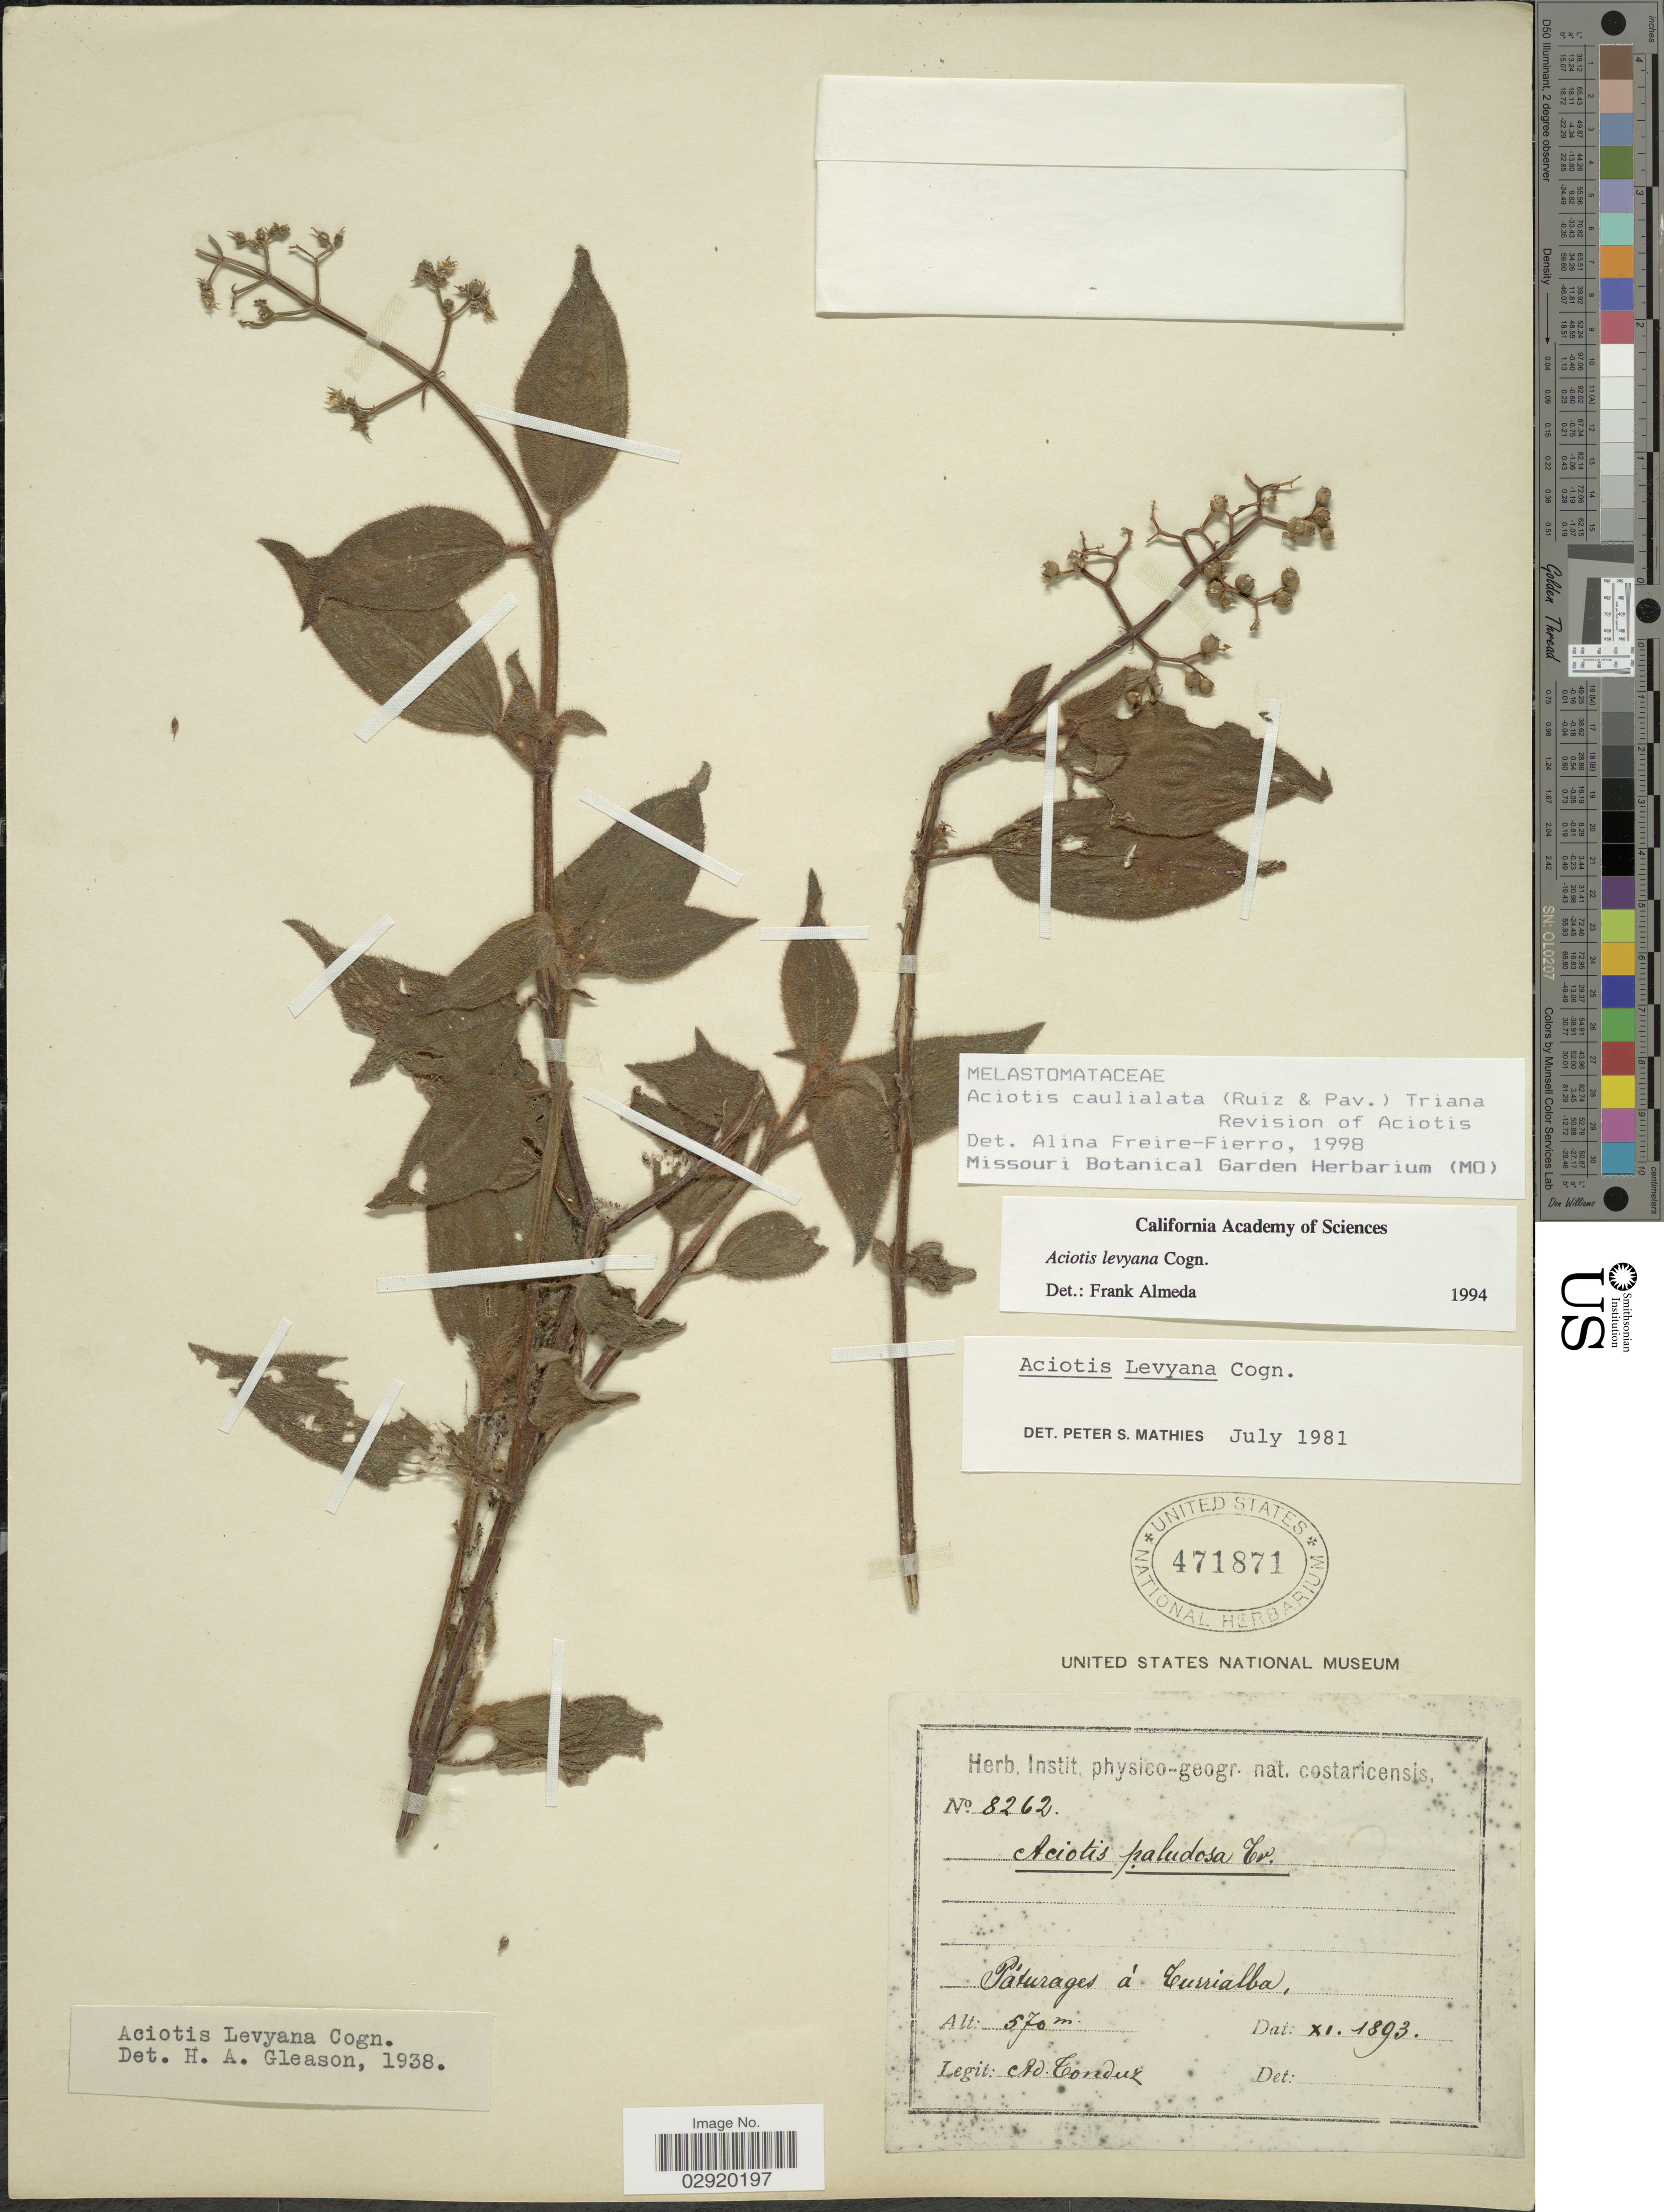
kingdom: Plantae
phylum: Tracheophyta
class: Magnoliopsida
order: Myrtales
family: Melastomataceae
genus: Aciotis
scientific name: Aciotis rubricaulis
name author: (Mart. ex DC.) Triana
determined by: Nunes da Silva, Diego, (RB), Jardim Botanico do Rio de Janeiro - Herbario (BRAZIL)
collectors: A. Tonduz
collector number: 8262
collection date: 1893-11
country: Costa Rica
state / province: Cartago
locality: Páturages à Turrialba.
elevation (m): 570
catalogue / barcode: US 471871